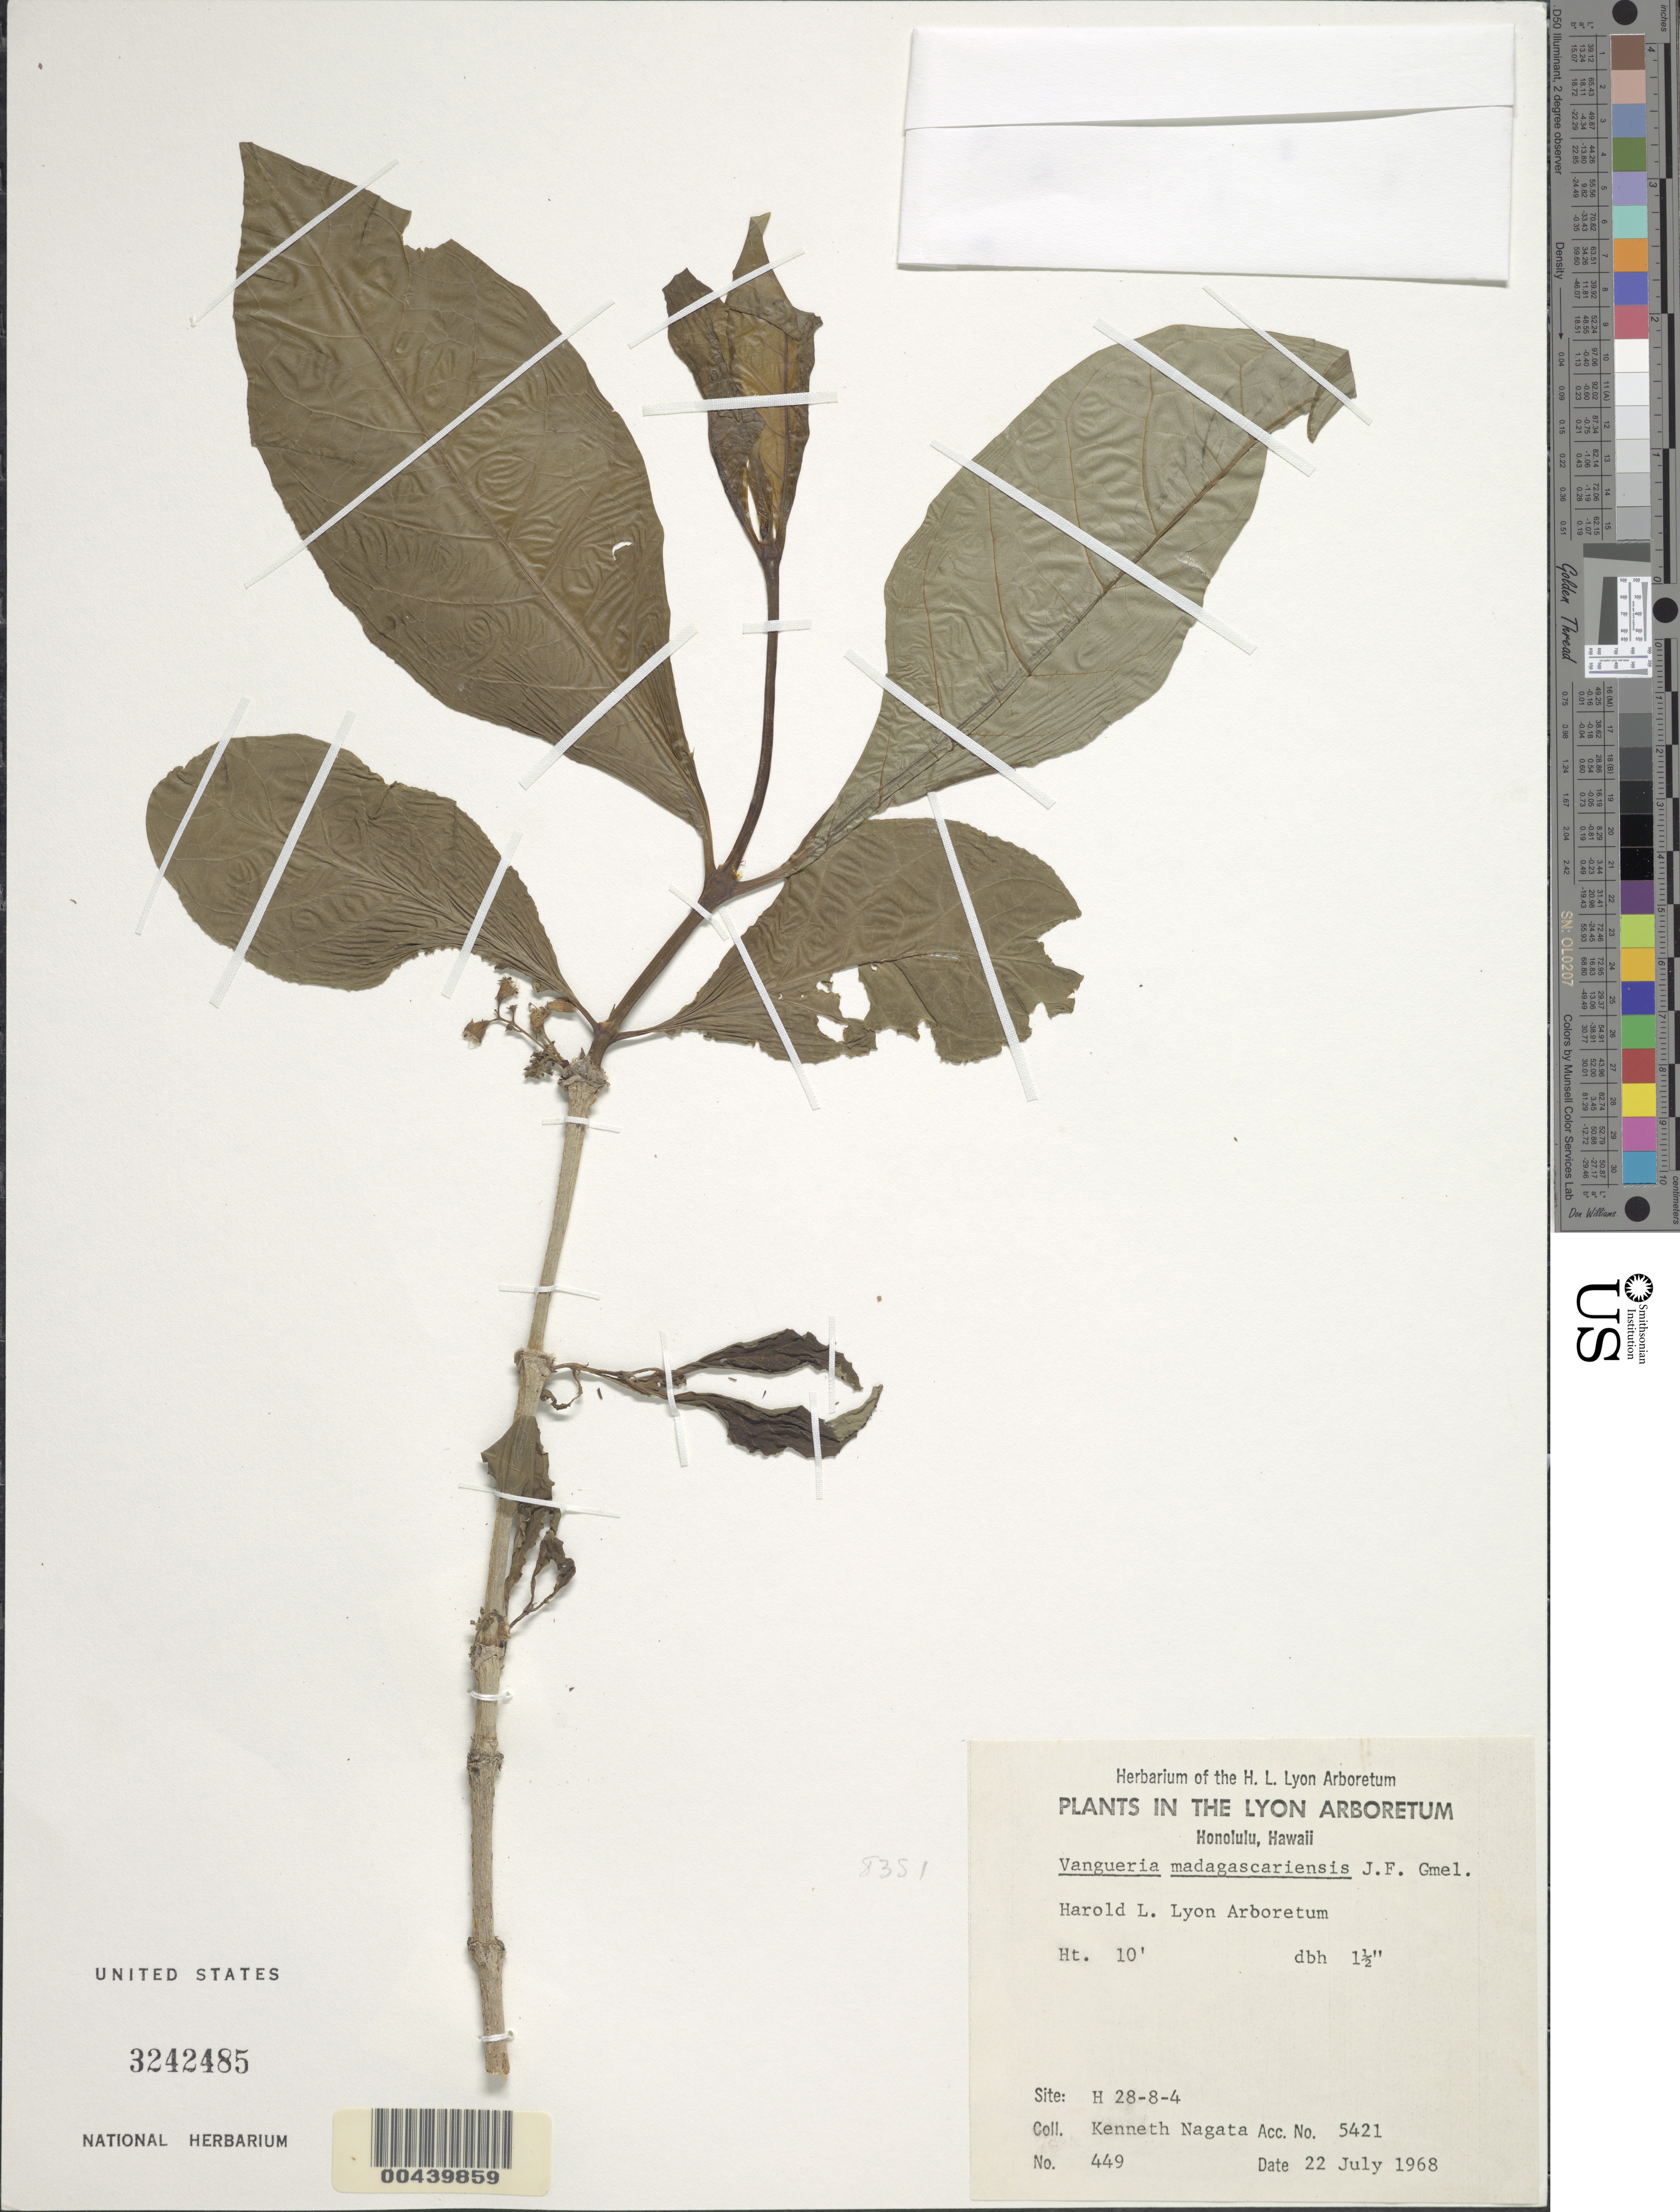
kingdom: Plantae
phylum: Tracheophyta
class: Magnoliopsida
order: Gentianales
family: Rubiaceae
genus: Vangueria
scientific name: Vangueria madagascariensis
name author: J.F. Gmel.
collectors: K. Nagata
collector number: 5421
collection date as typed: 22 Jul 1968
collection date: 1968-07-22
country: United States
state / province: Hawaii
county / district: Honolulu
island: Oahu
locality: Site H 28-8-4 in the Lyon Arboretum, Honolulu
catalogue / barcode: US 3242485